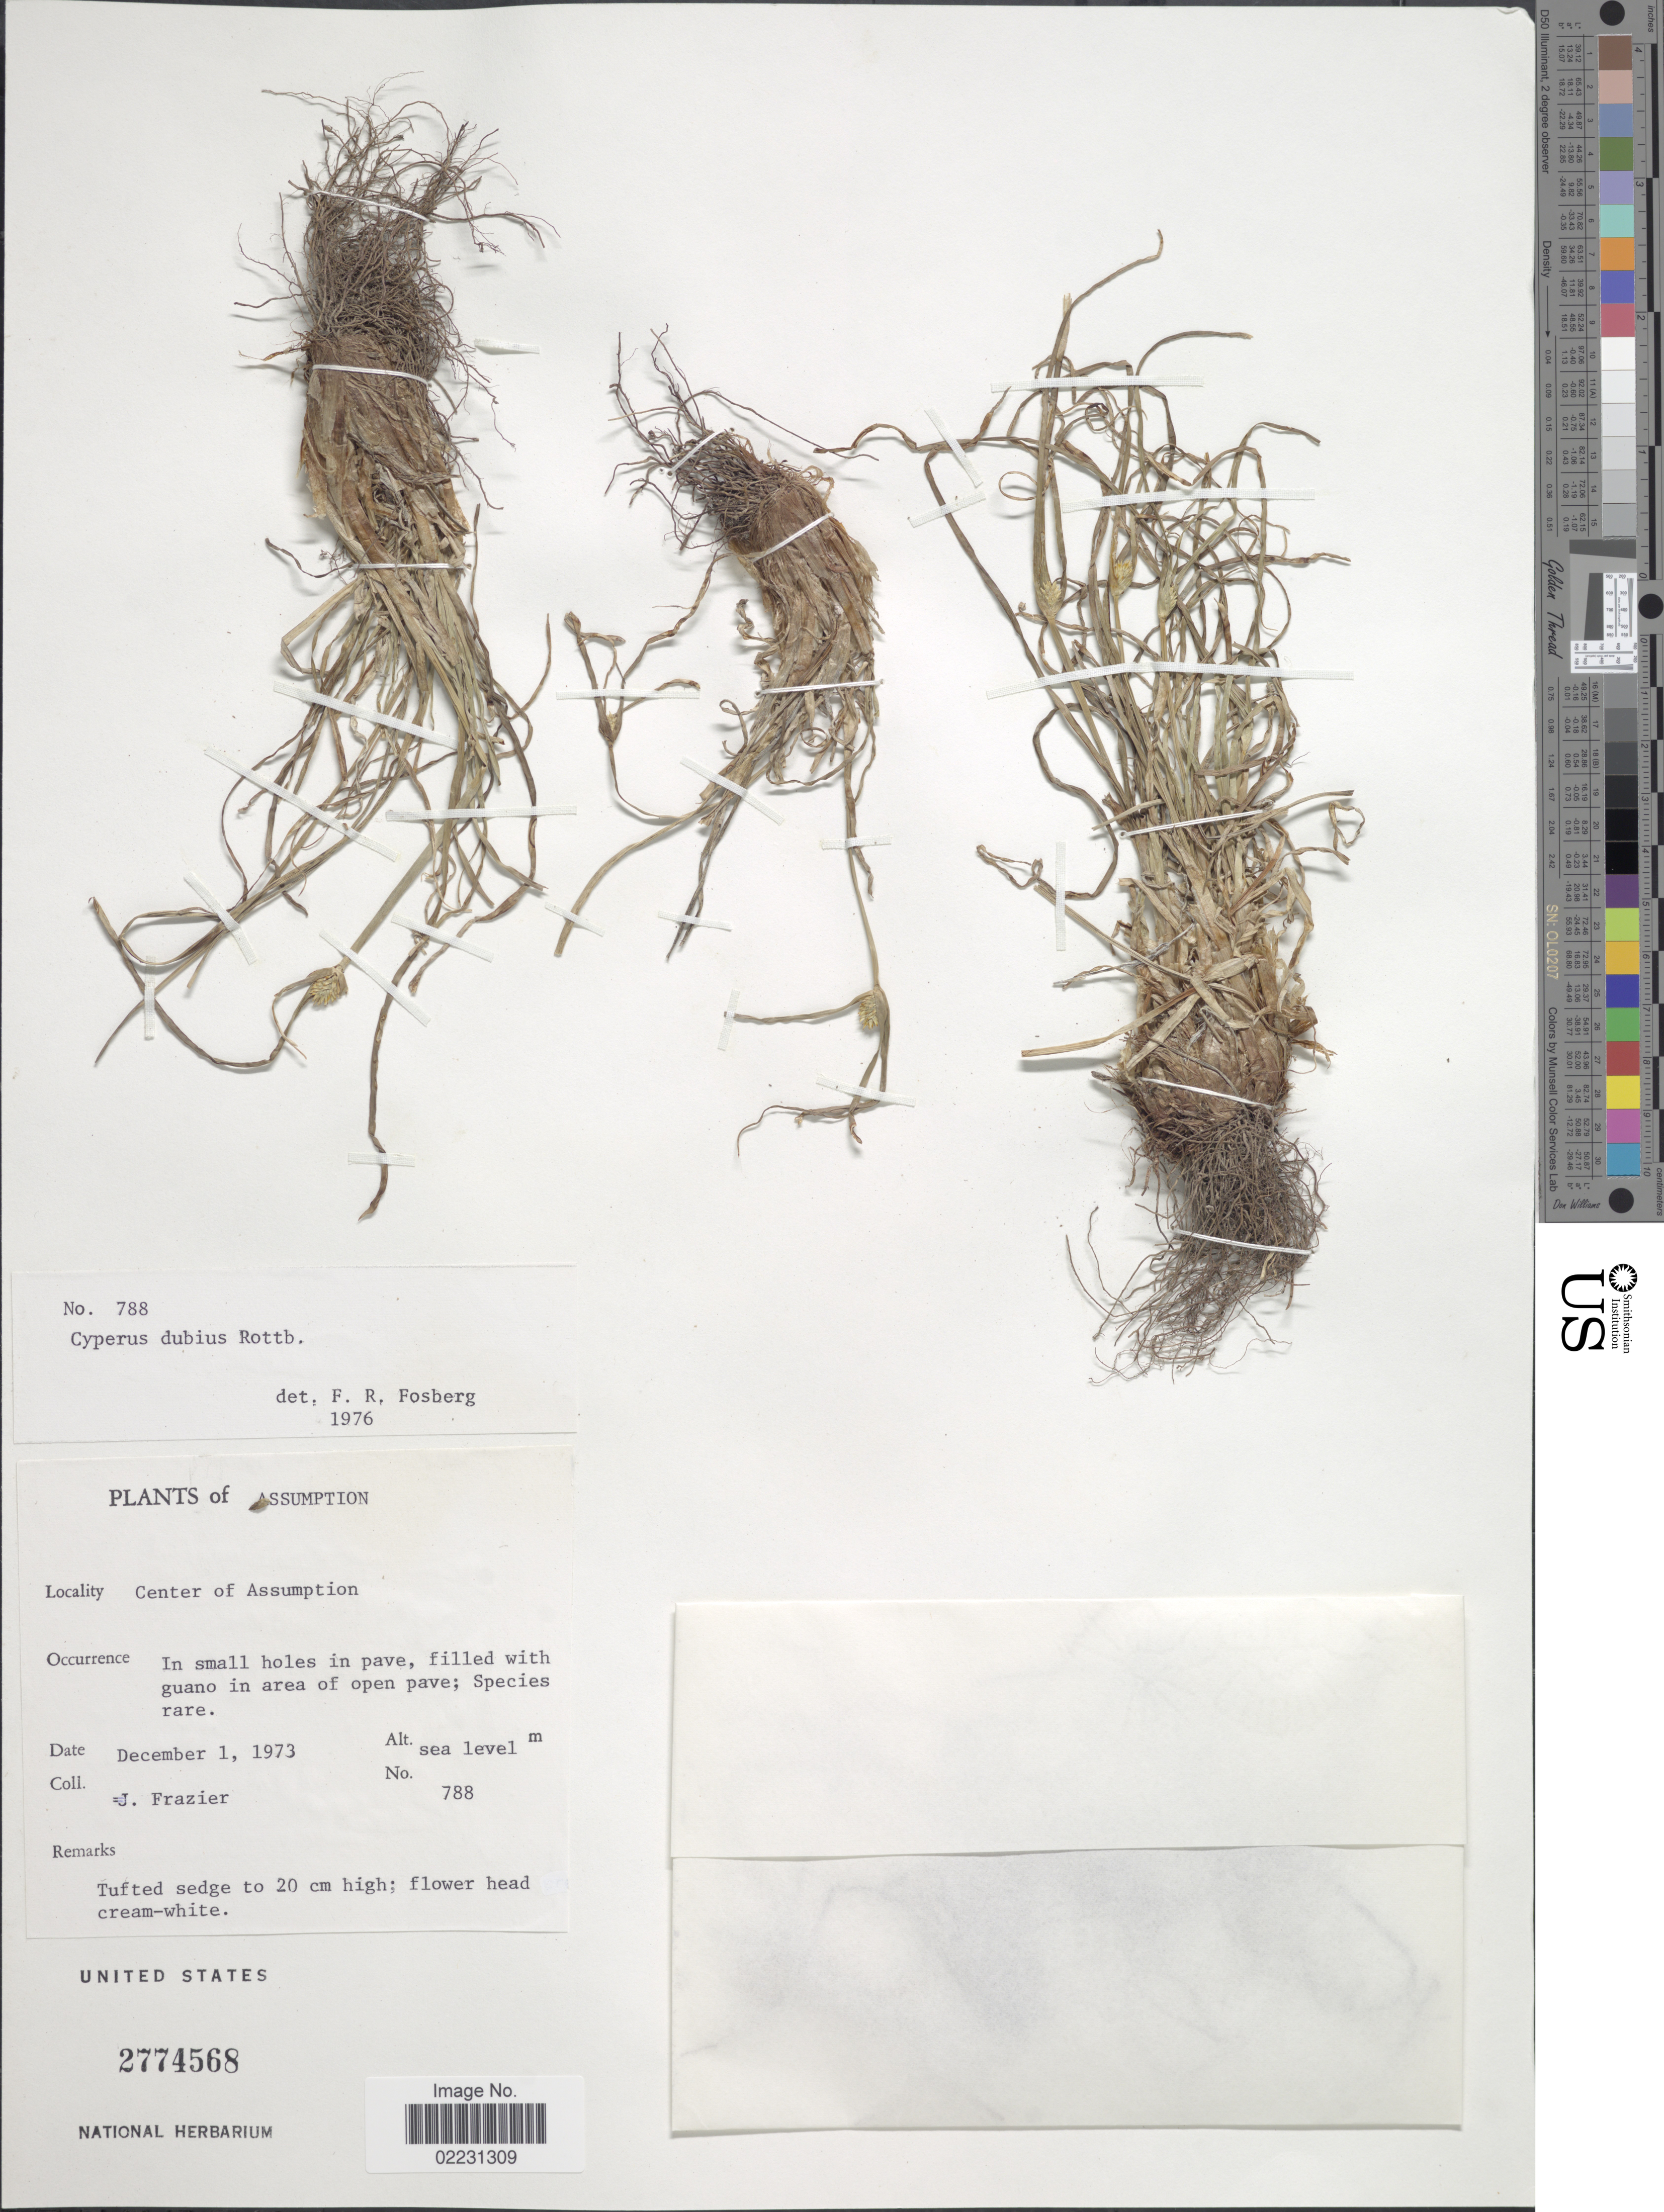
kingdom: Plantae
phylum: Tracheophyta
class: Liliopsida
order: Poales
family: Cyperaceae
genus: Cyperus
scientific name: Cyperus dubius Rottb. var. dubius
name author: Rottb.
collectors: J. Frazier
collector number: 788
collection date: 1973-12-01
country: Seychelles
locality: Assumption. Center of Assumption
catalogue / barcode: US 2774568